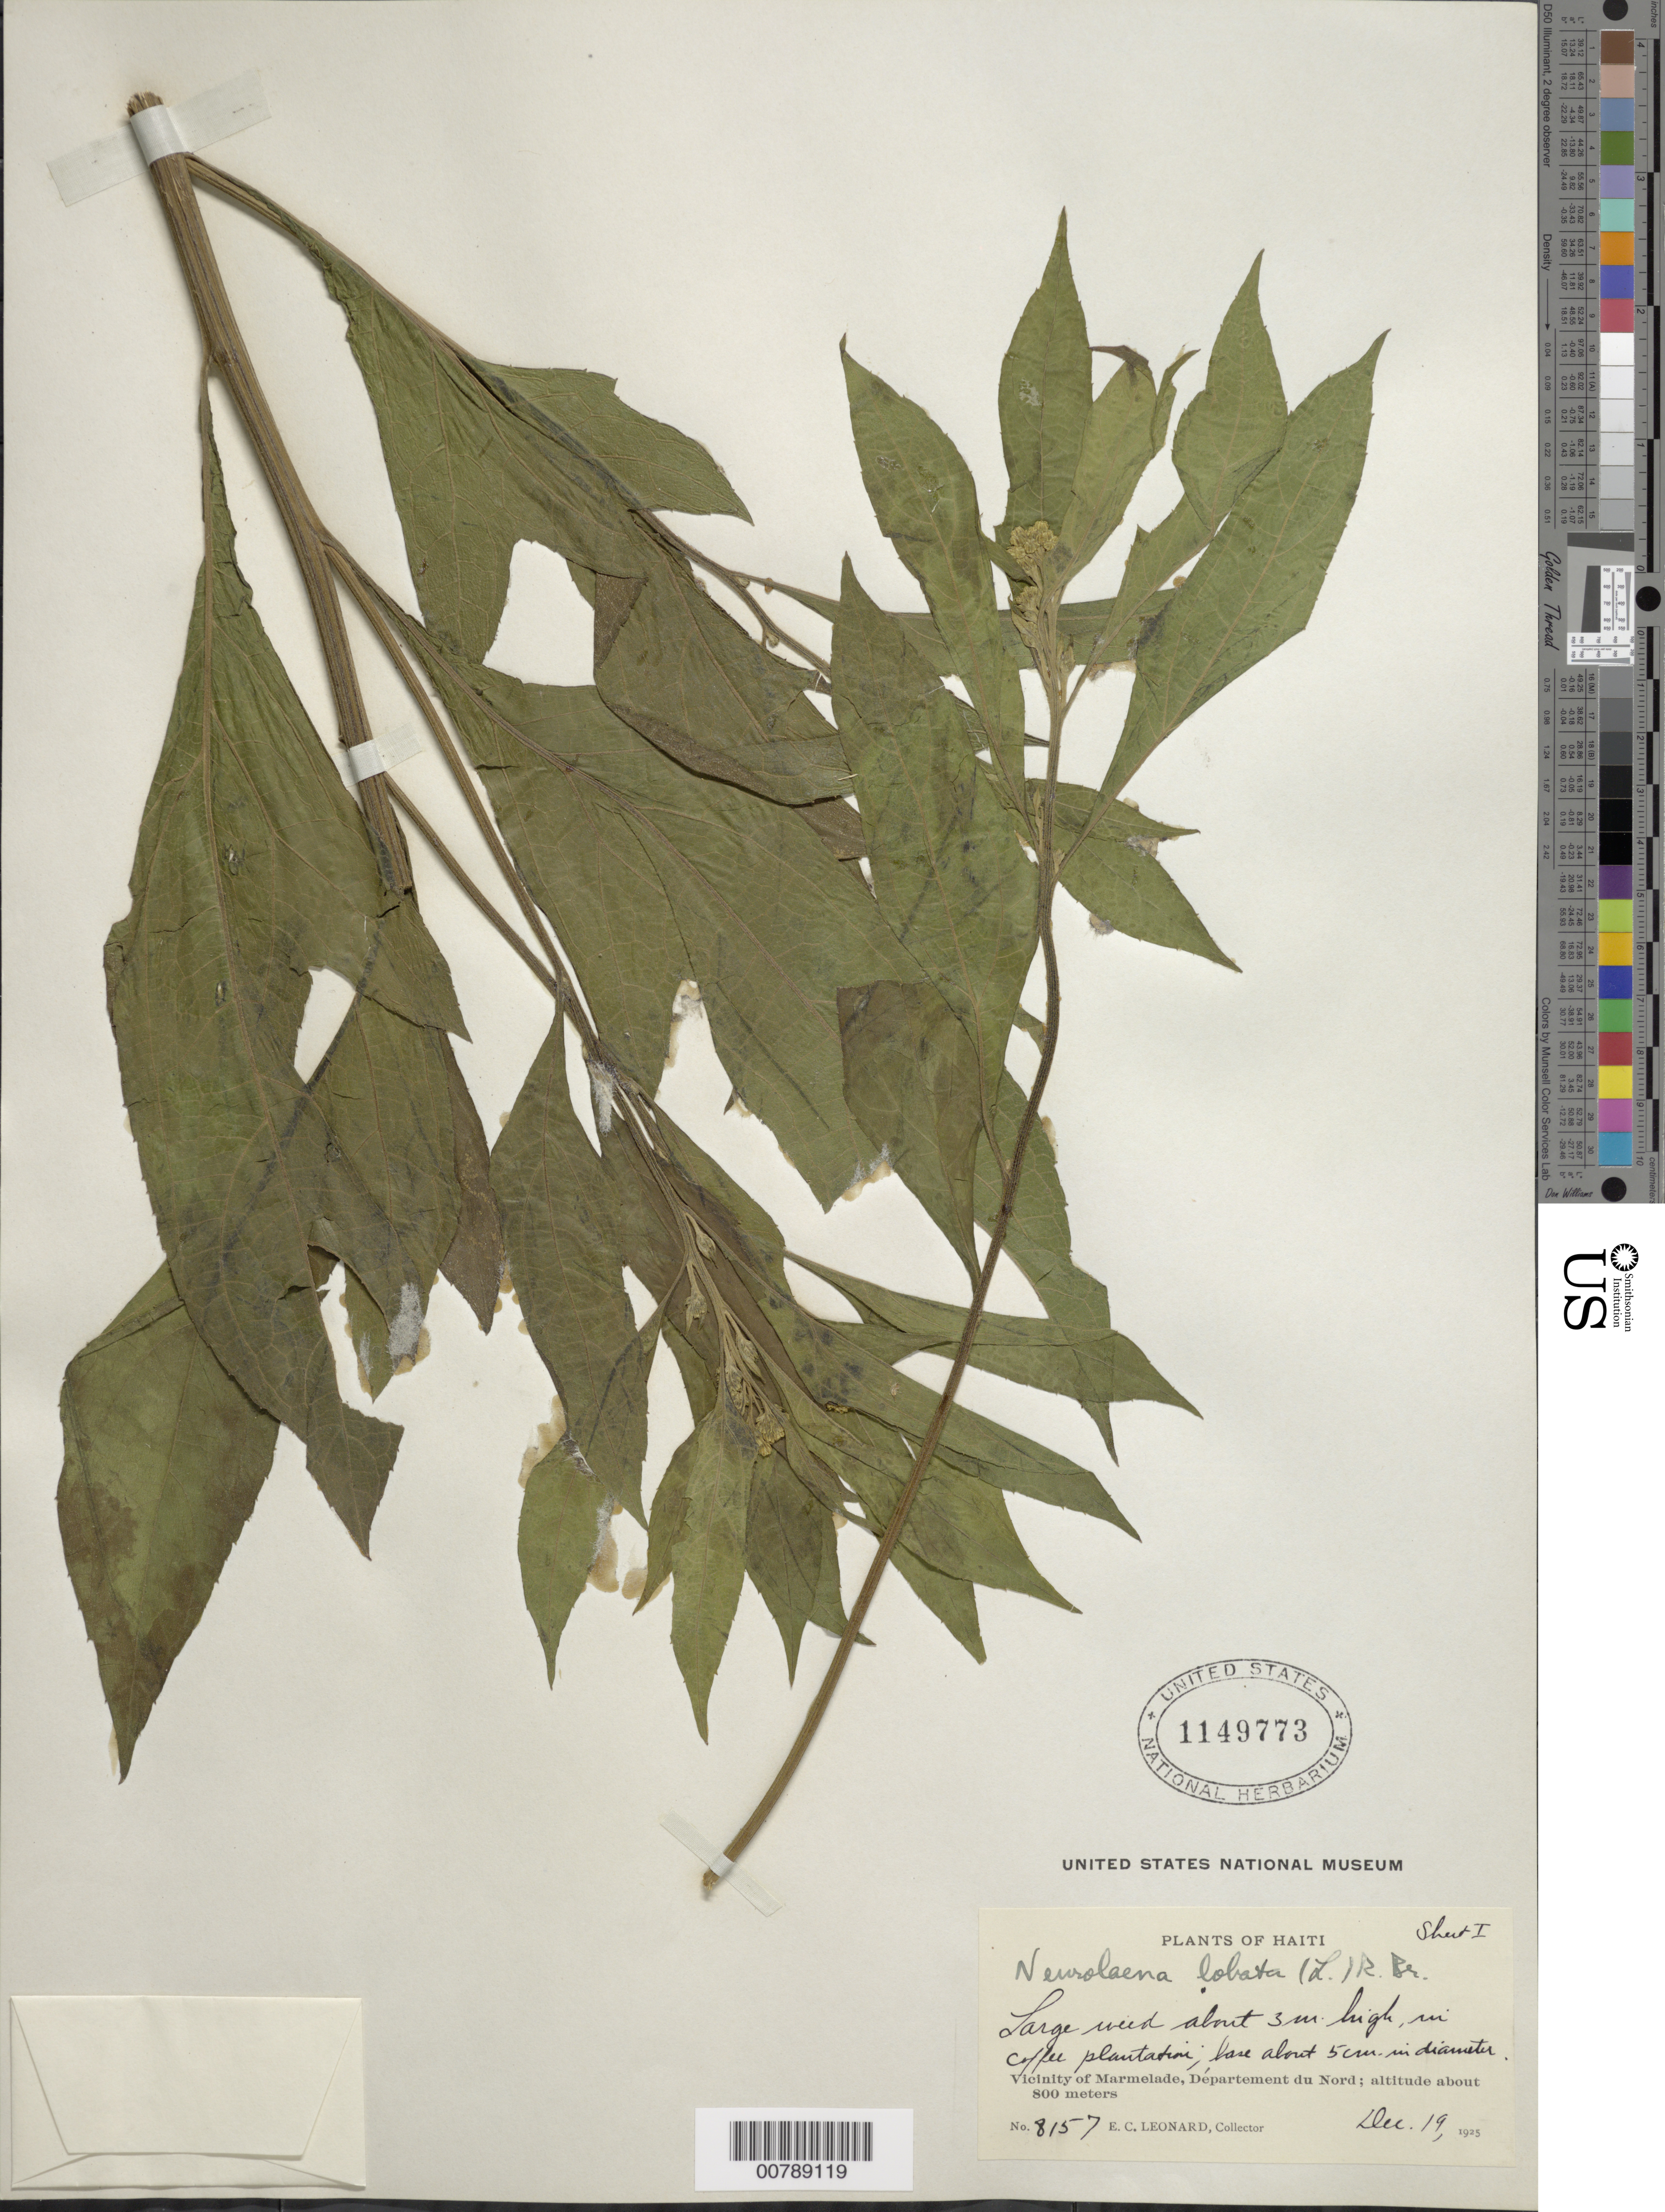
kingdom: Plantae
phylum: Tracheophyta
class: Magnoliopsida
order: Asterales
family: Asteraceae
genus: Neurolaena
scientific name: Neurolaena lobata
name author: (L.) R. Br. ex Cass.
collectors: E. C. Leonard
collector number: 8157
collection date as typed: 19 Dec 1925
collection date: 1925-12-19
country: Haiti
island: Hispaniola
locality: Vicinity of Marmelade, Département du Nord. In coffee plantation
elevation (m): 800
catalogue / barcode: US 1149773